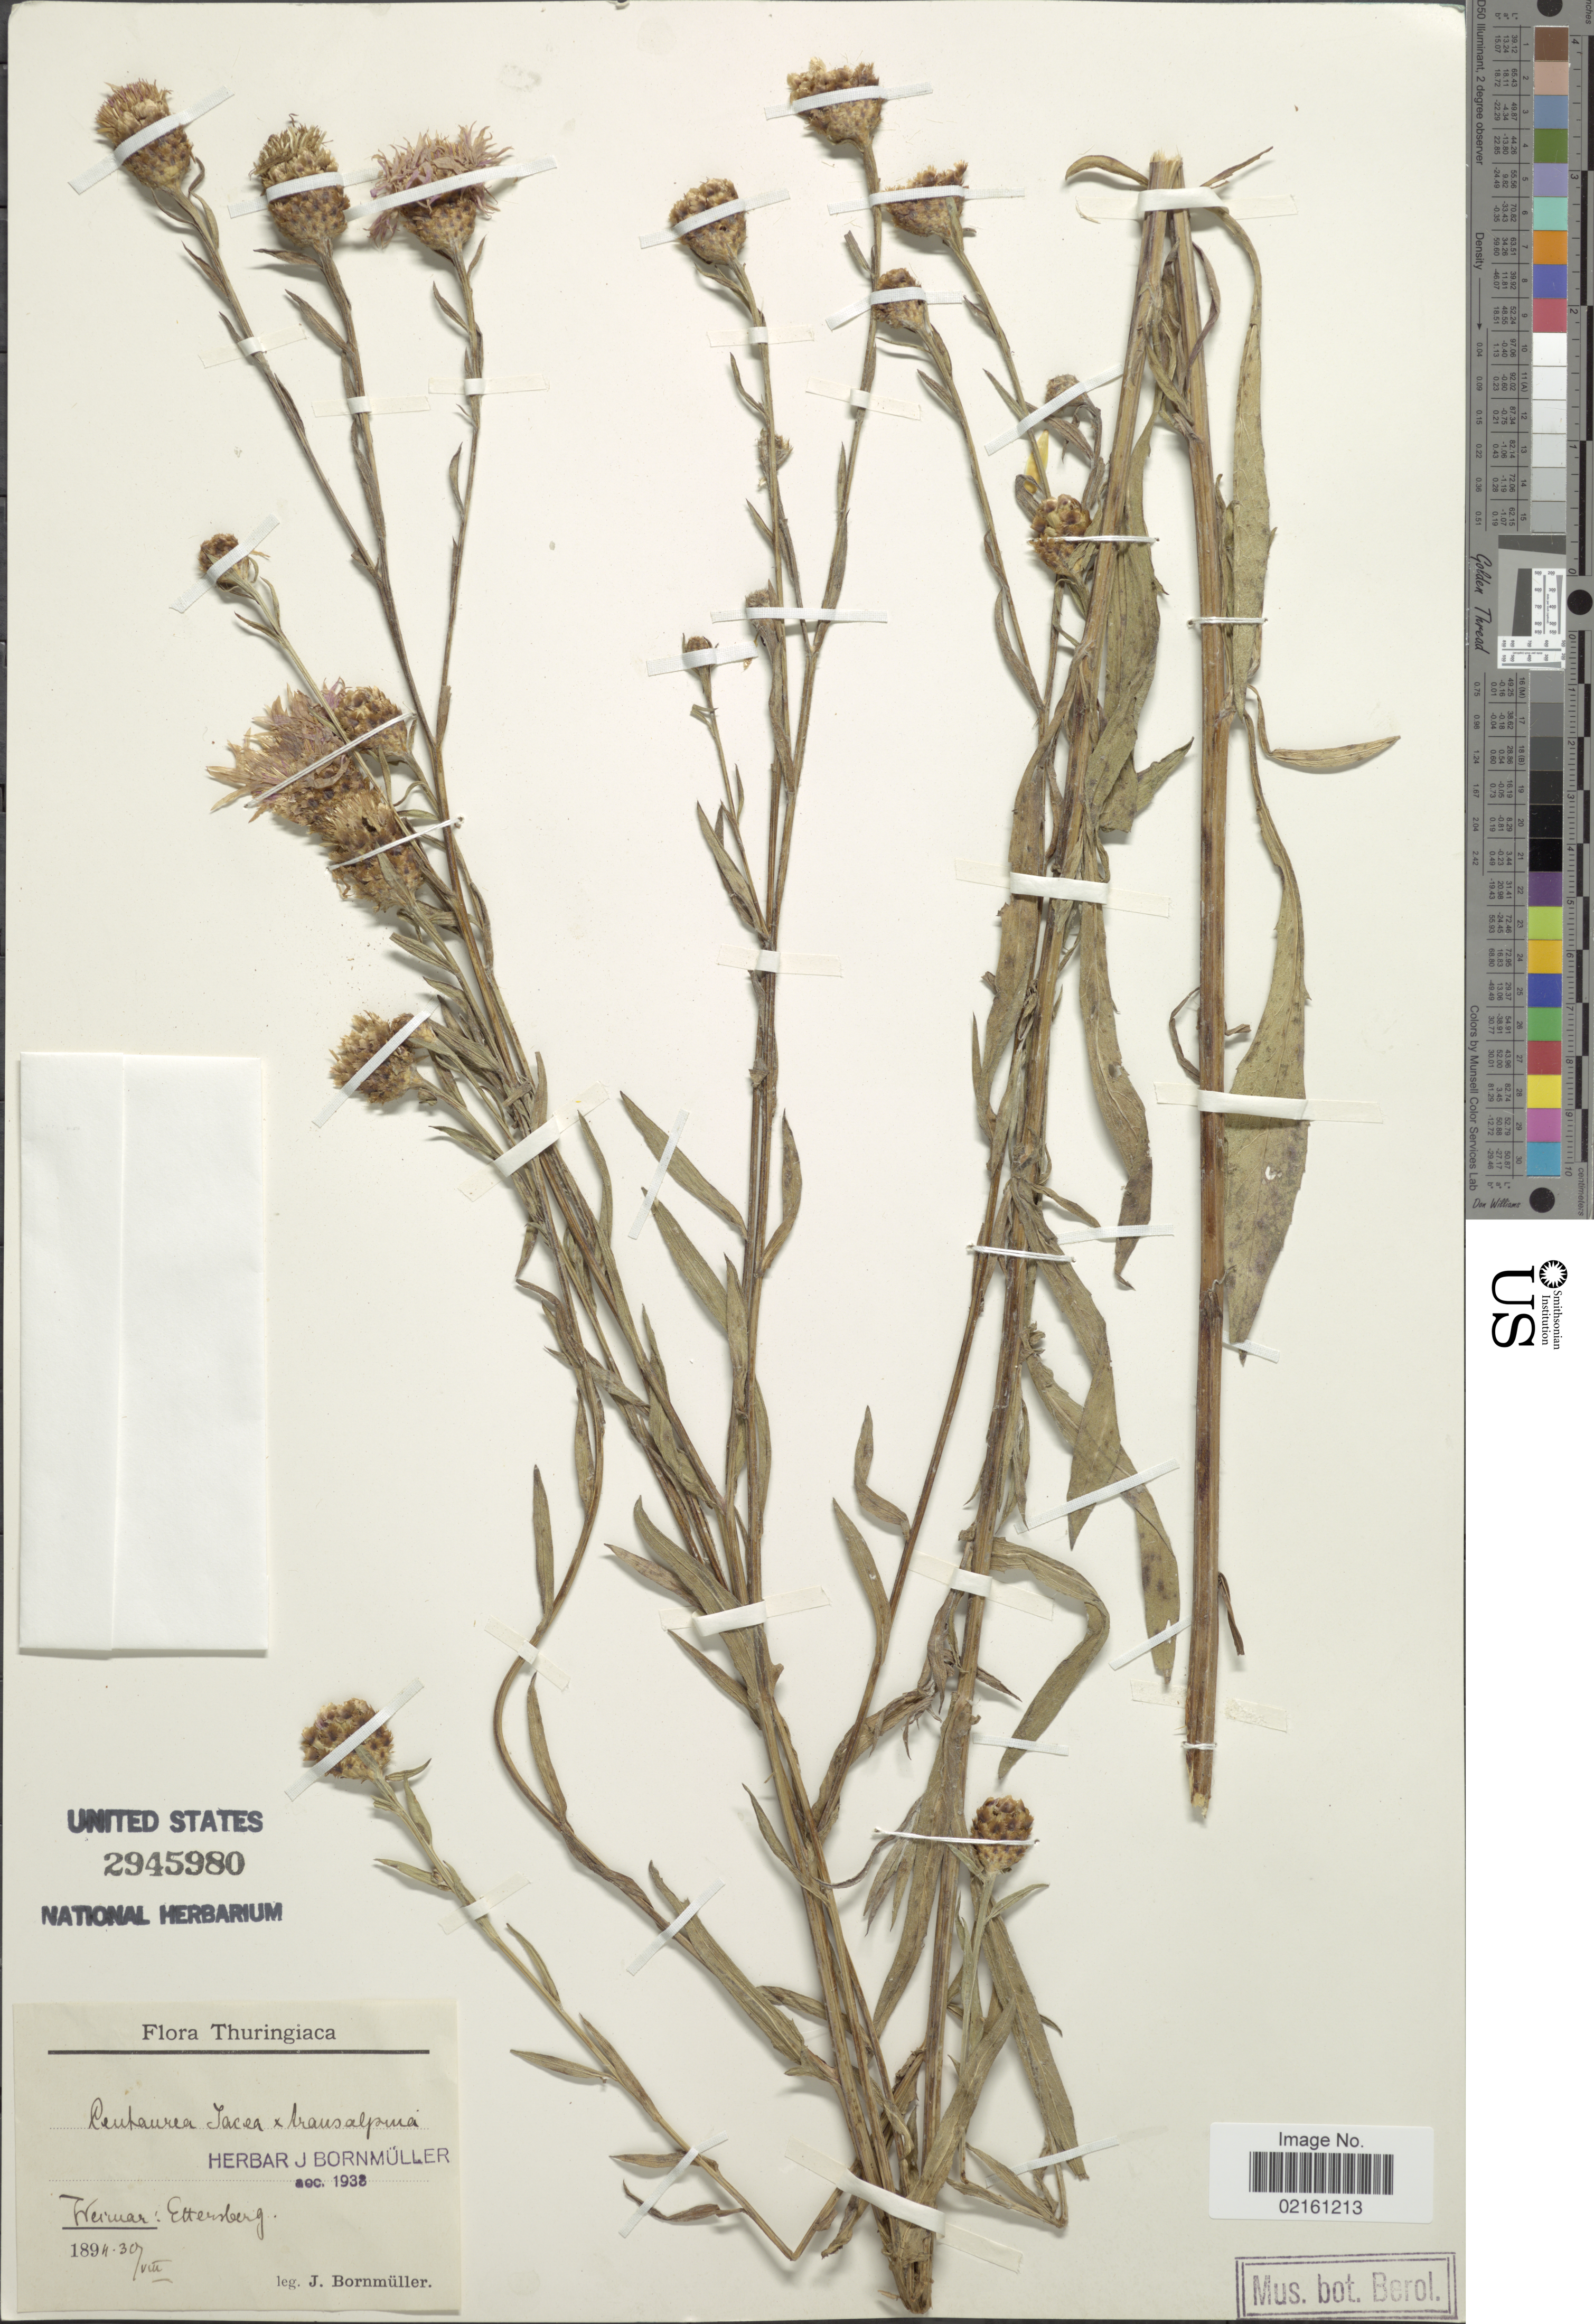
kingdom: Plantae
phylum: Tracheophyta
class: Magnoliopsida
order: Asterales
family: Asteraceae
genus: Centaurea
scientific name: Centaurea jacea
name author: L.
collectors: J. Bornmüller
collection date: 1894-08-30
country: Germany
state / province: Thuringia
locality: Thuringiaca, Weimar, Ettersberg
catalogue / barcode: US 2945980